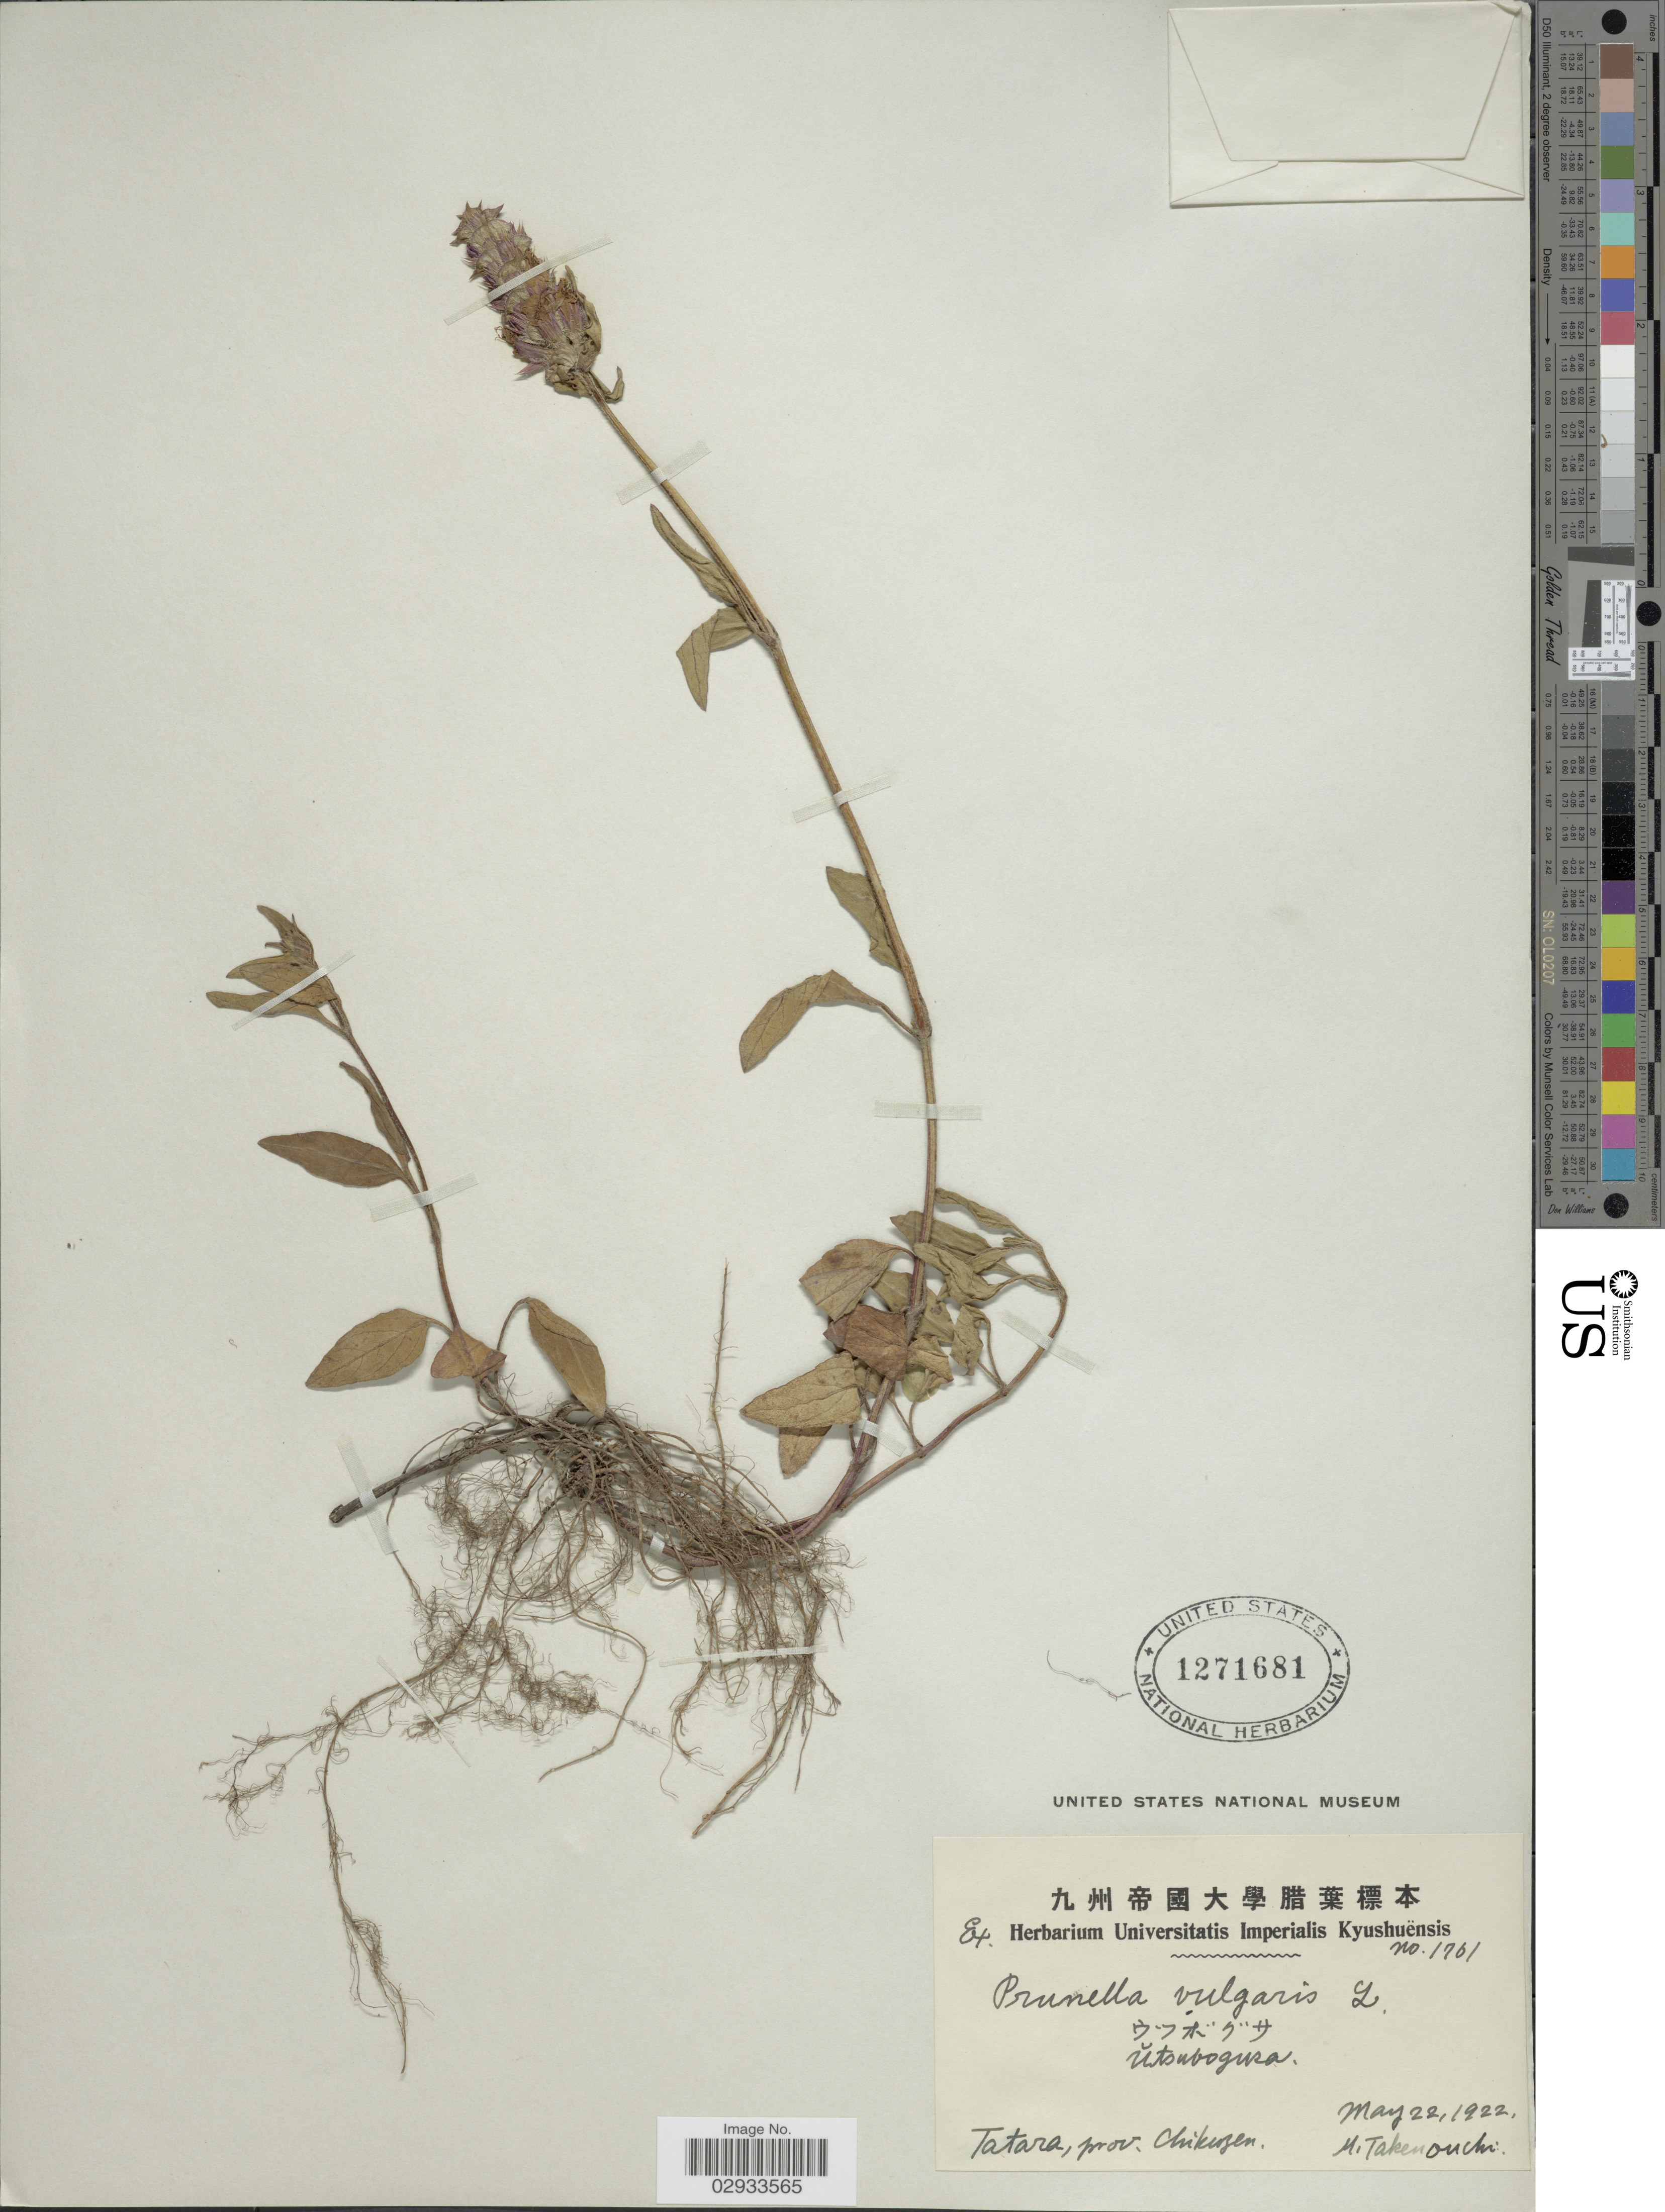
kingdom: Plantae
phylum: Tracheophyta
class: Magnoliopsida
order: Lamiales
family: Lamiaceae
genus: Prunella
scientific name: Prunella vulgaris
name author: L.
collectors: M. Takenouchi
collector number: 1761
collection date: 1922-05-22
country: Japan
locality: Tatara, prov. Chikuzen.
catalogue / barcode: US 1271681